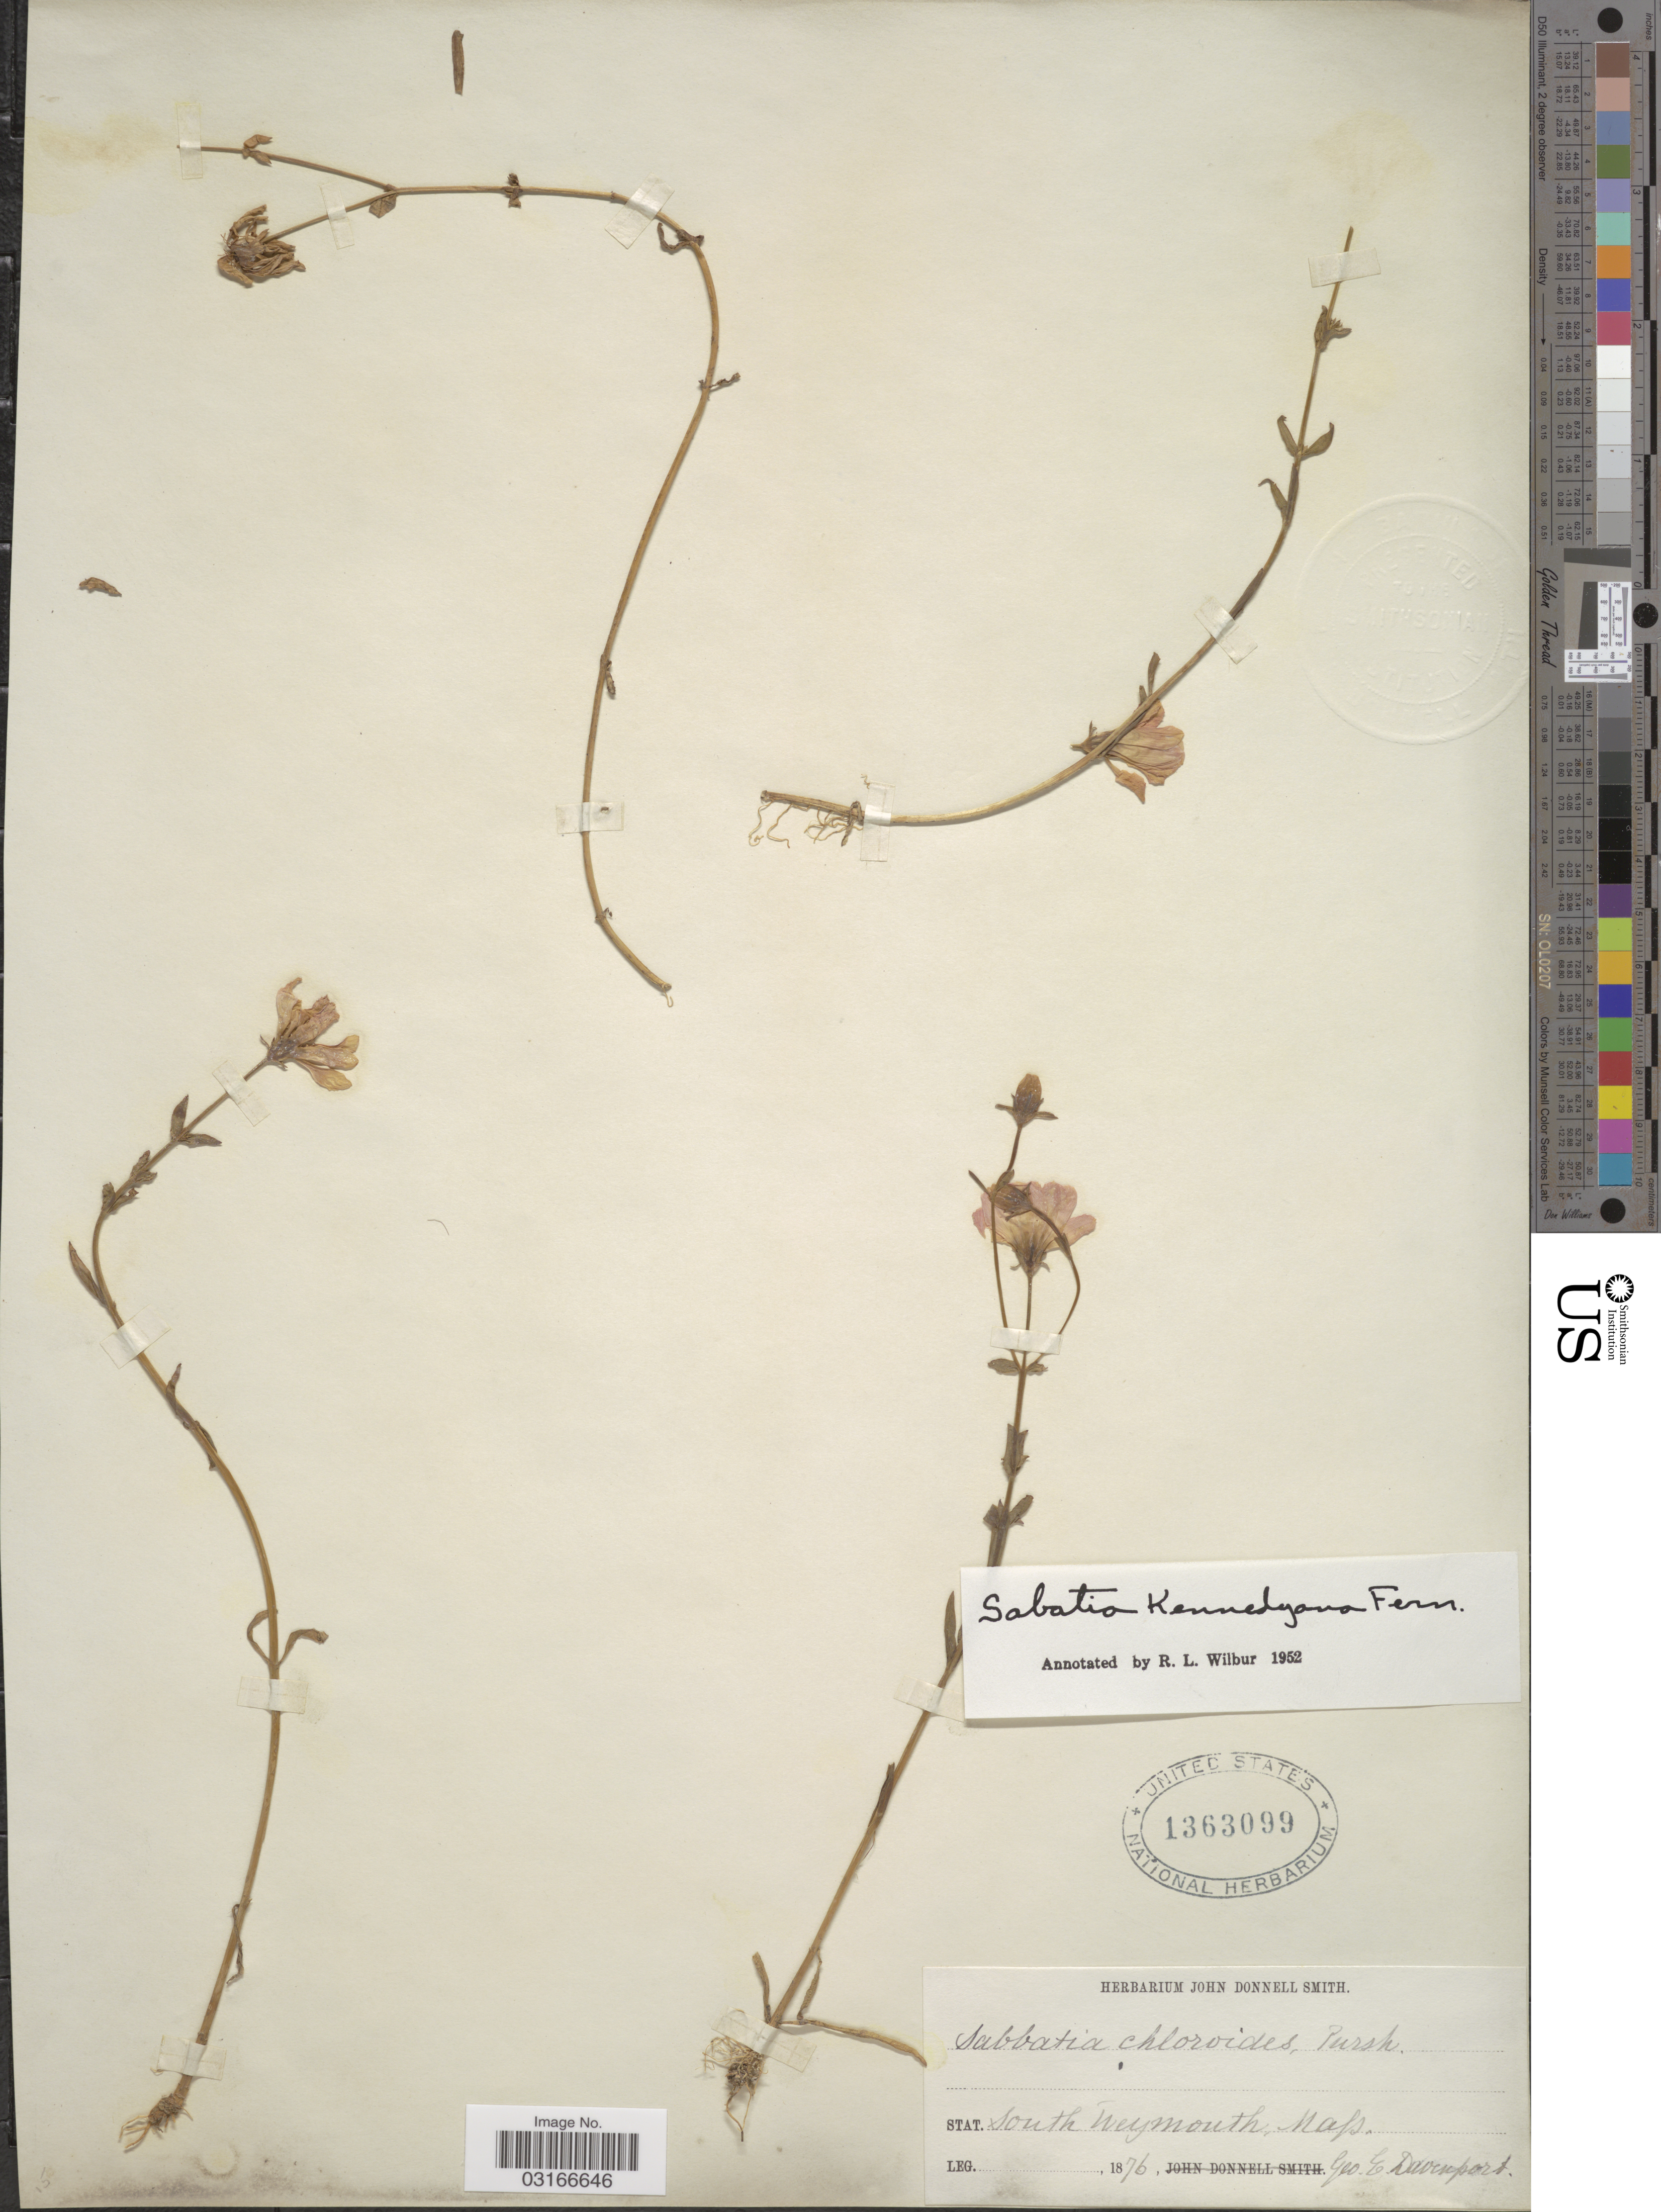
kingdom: Plantae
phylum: Tracheophyta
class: Magnoliopsida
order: Gentianales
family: Gentianaceae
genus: Sabatia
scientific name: Sabatia kennedyana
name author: Fernald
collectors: G. E. Davenport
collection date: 1876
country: United States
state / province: Massachusetts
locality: Stat. South Weymouth, Mass.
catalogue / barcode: US 1363099